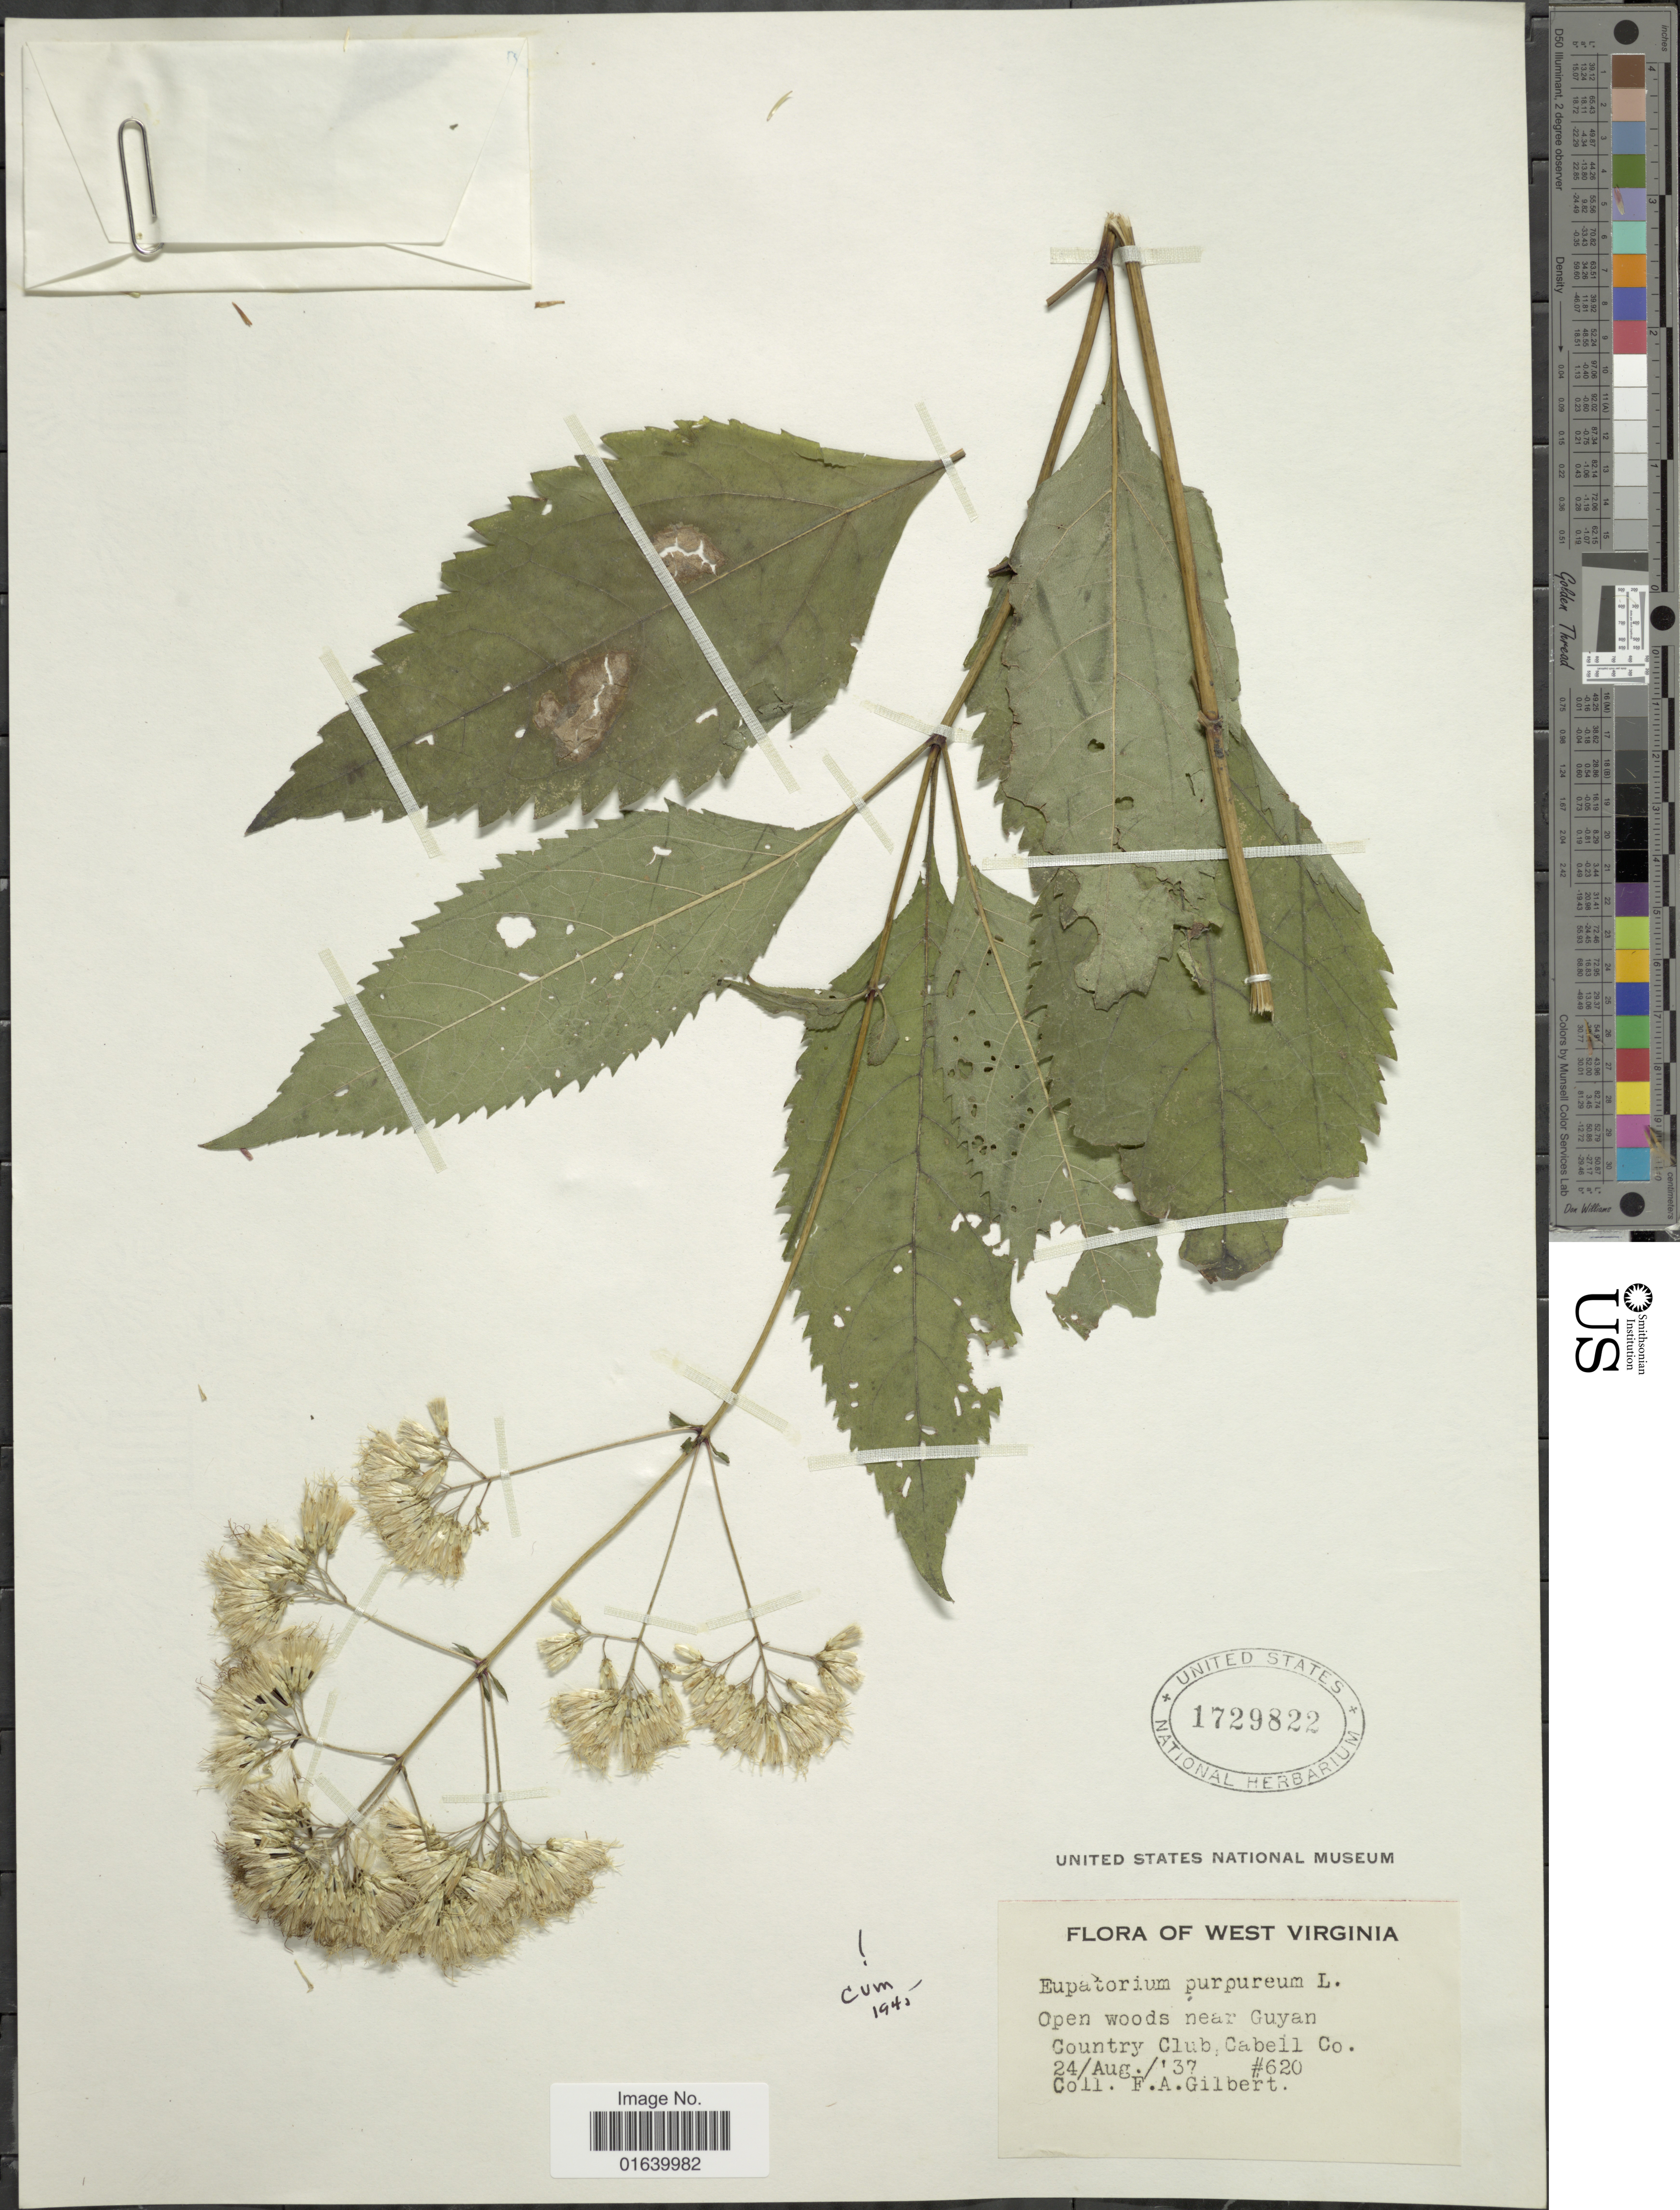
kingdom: Plantae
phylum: Tracheophyta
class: Magnoliopsida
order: Asterales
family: Asteraceae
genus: Eupatorium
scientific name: Eupatorium purpureum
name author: (L.) E.E. Lamont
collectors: F. A. Gilbert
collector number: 620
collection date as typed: Transcribed d/m/y: 24/8/37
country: United States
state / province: West Virginia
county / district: Cabell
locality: West Virginia, Near Guyan, Country Club Cabell Co.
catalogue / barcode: US 1729822